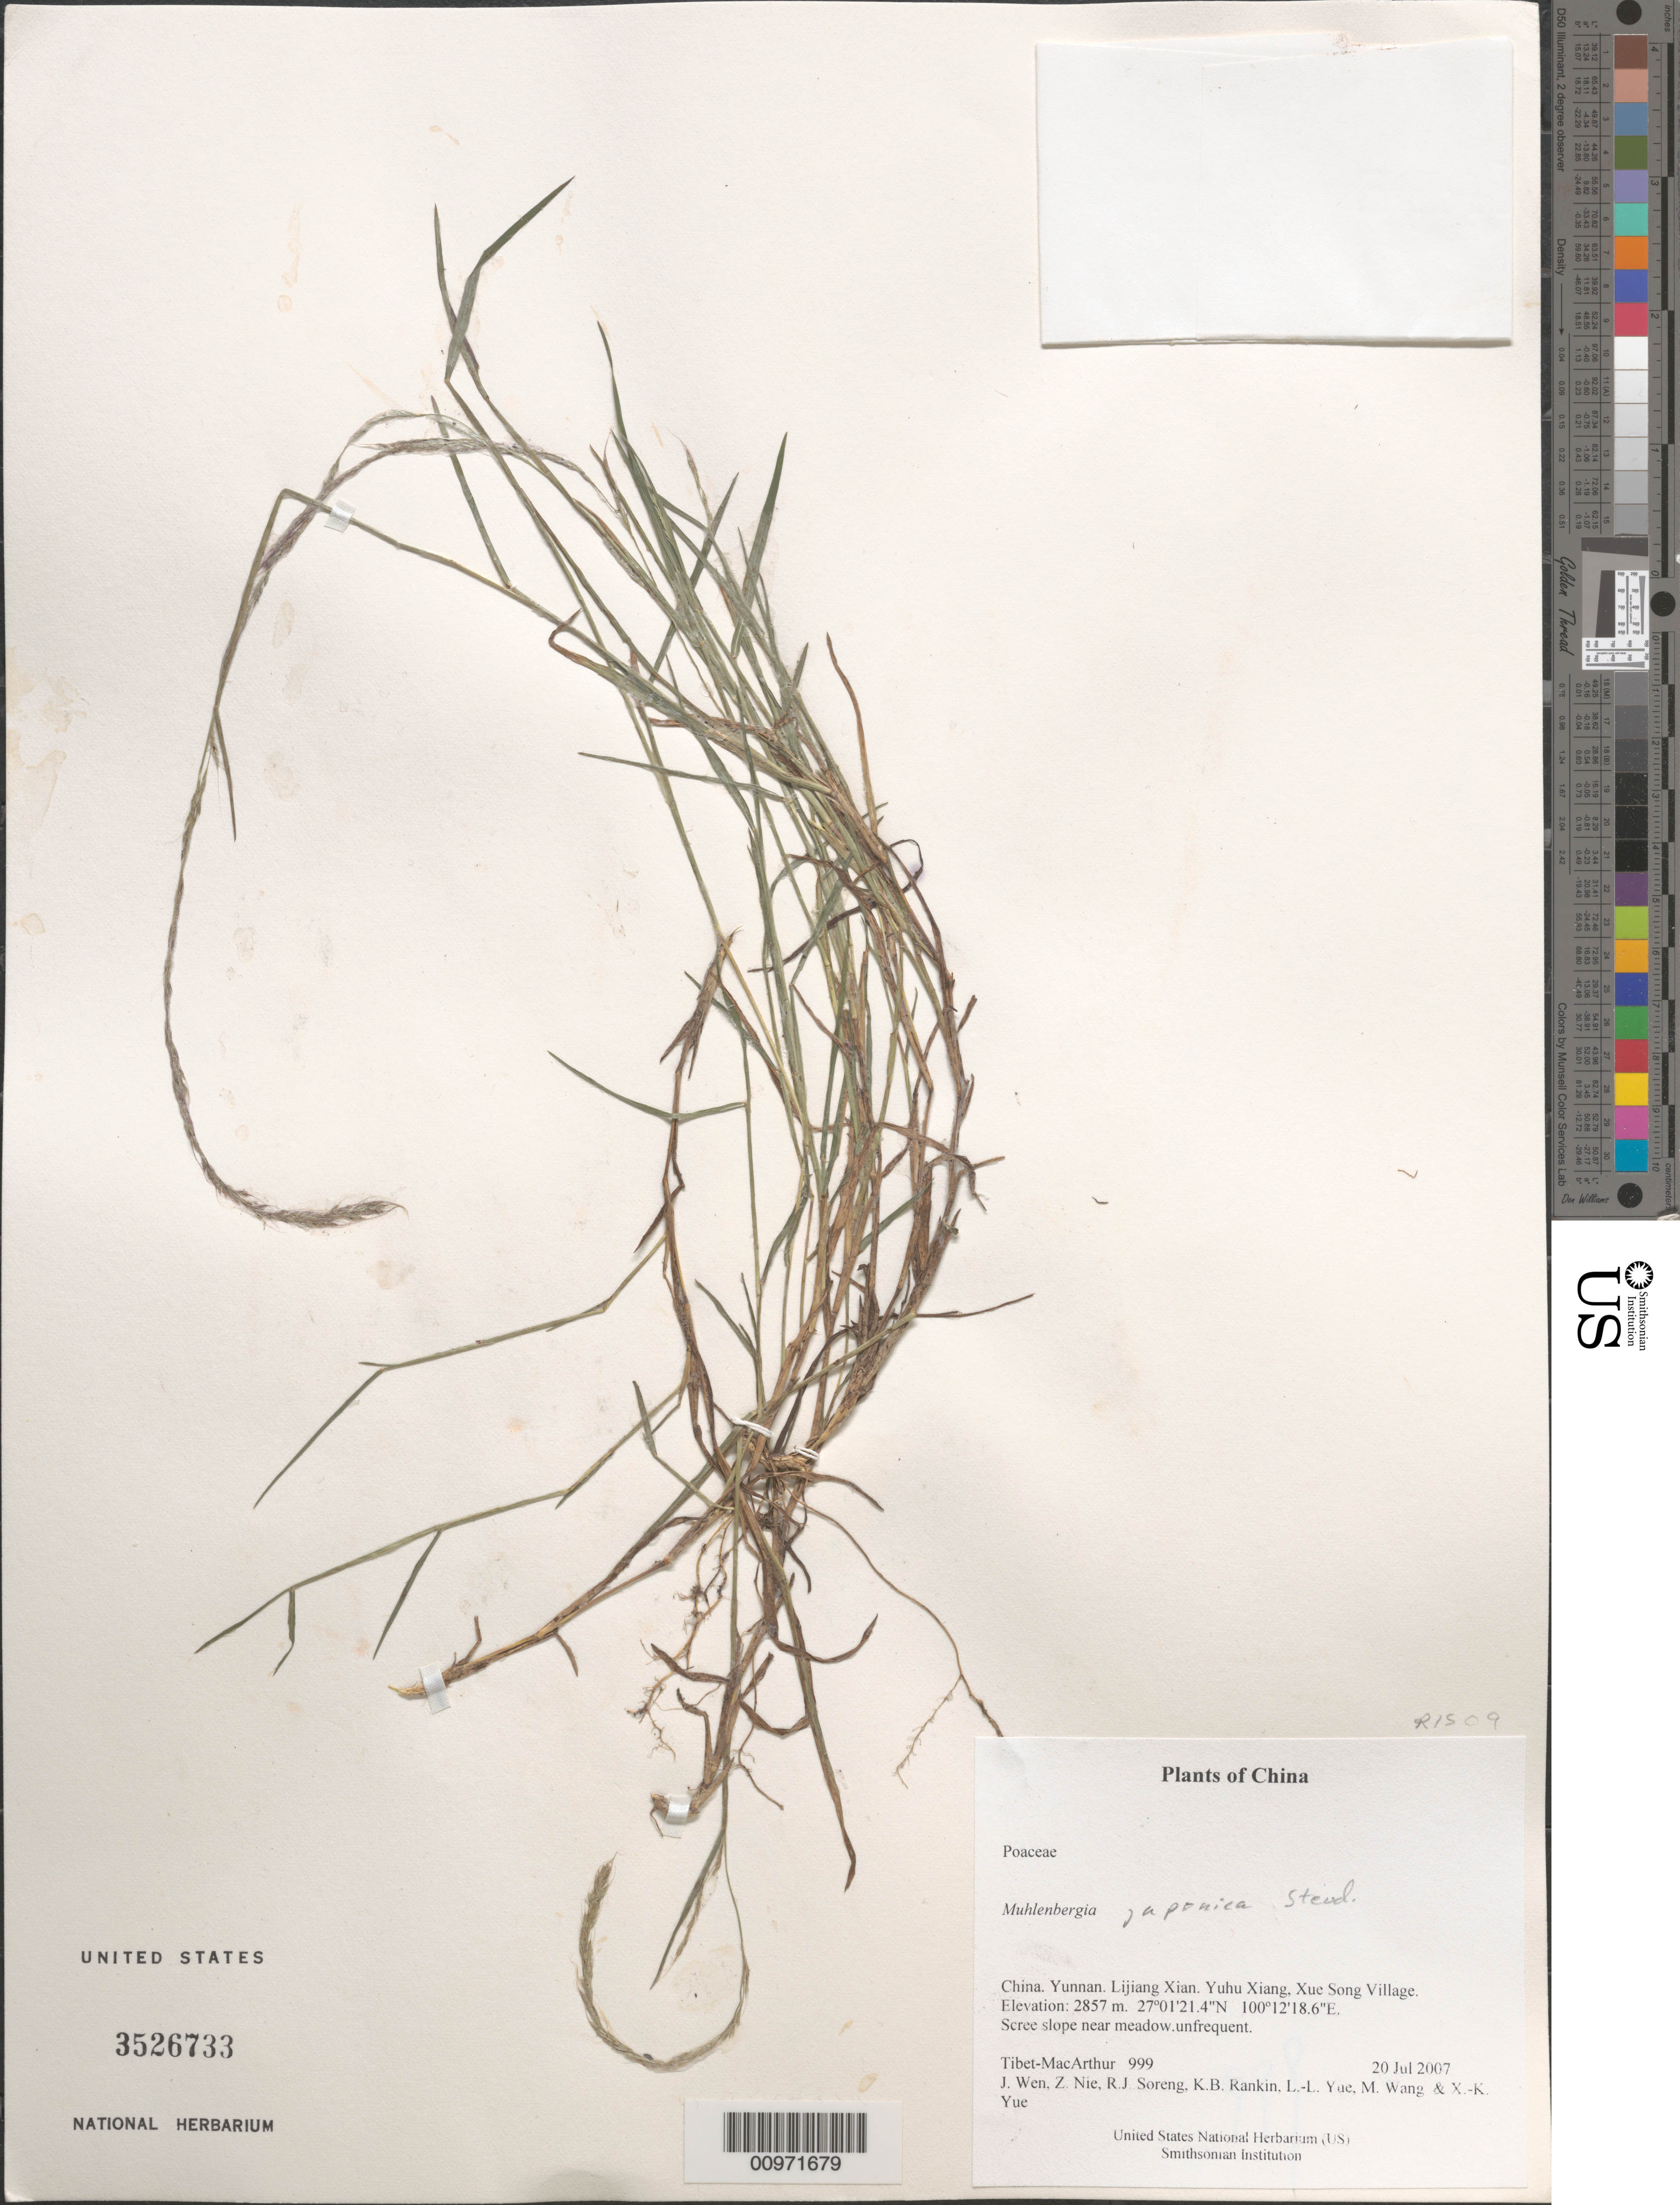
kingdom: Plantae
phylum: Tracheophyta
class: Liliopsida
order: Poales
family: Poaceae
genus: Muhlenbergia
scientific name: Muhlenbergia japonica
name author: Steud.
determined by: Soreng, Robert J., Research Associate (BOT), Smithsonian Institution - National Museum of Natural History (UNITED STATES)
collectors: Tibet-MacArthur, J. Wen, Z. Nie, R. J. Soreng, K. Rankin, L. Yue, M. Wang & X. Yue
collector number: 999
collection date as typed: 20 Jul 2007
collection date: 2007-07-20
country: China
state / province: Yunnan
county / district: Lijiang Xian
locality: Yuhu Xiang, Xue Song Village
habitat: Scree slope near meadow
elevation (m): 2857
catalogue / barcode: US 3526733